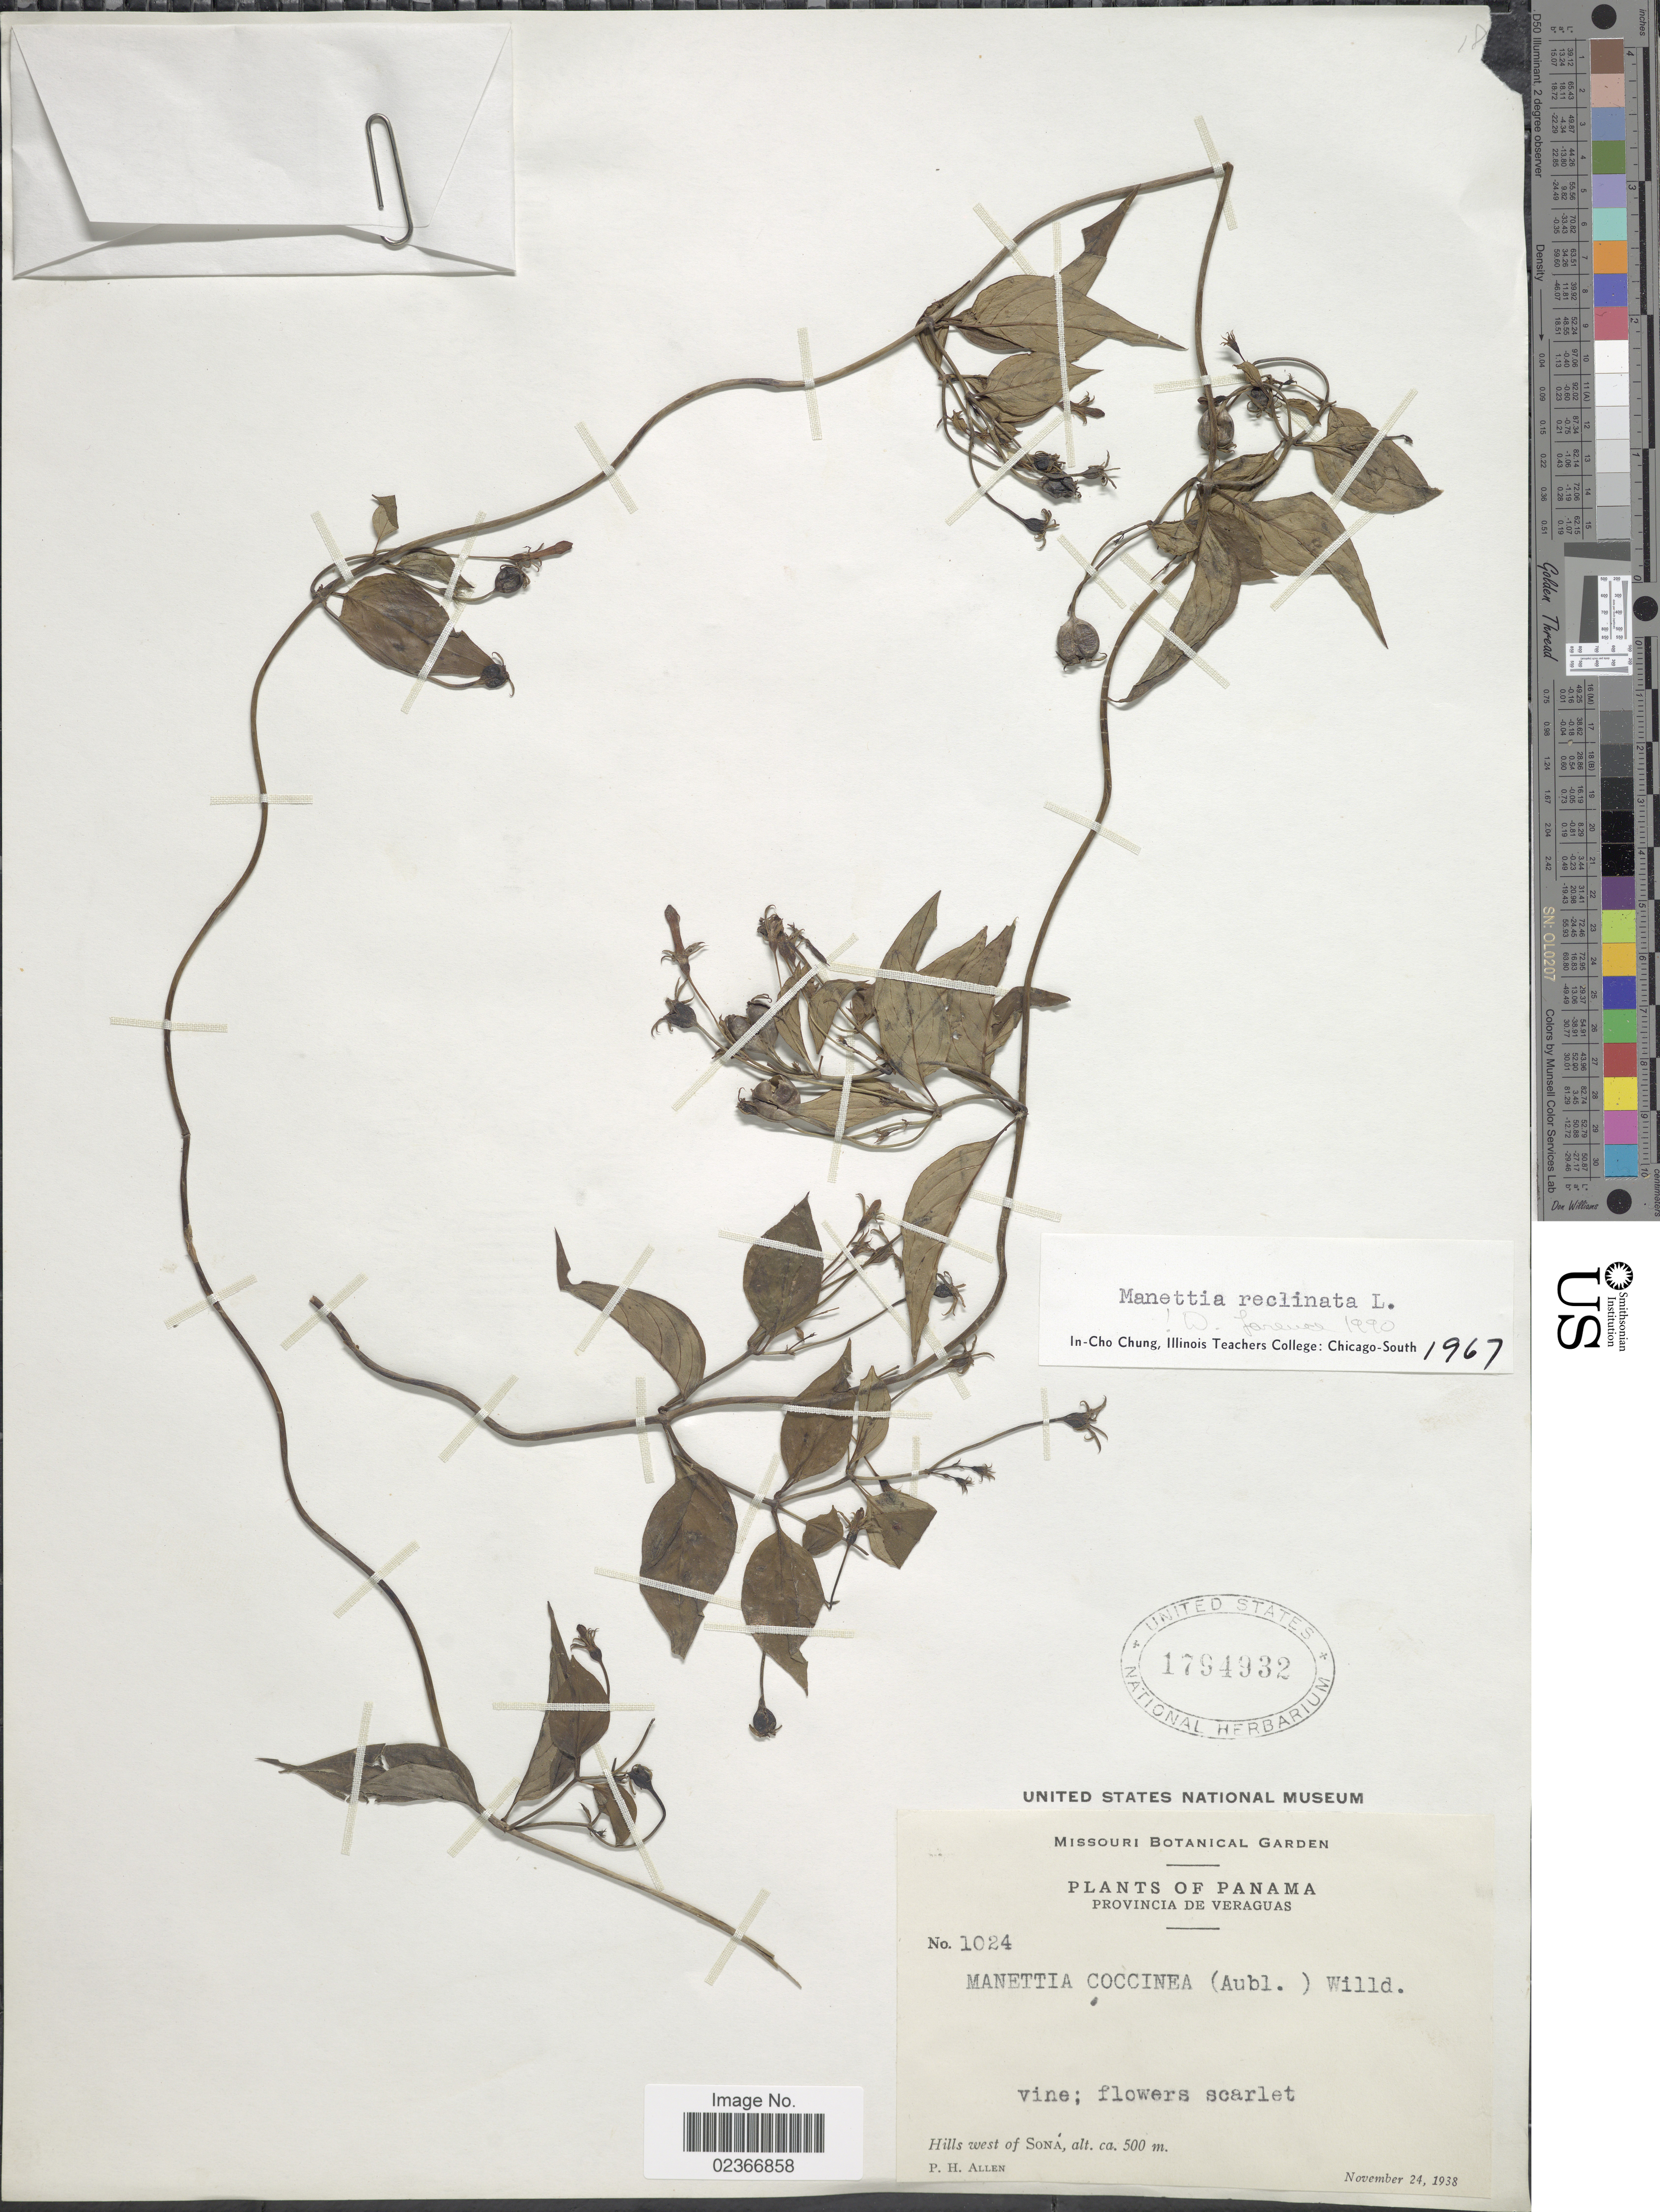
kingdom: Plantae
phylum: Tracheophyta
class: Magnoliopsida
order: Gentianales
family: Rubiaceae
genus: Manettia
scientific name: Manettia reclinata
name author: L.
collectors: P. H. Allen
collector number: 1024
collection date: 1938-11-24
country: Panama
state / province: Veraguas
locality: Provincia de Veraguas. Hills west of Sona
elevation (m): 500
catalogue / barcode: US 1794932